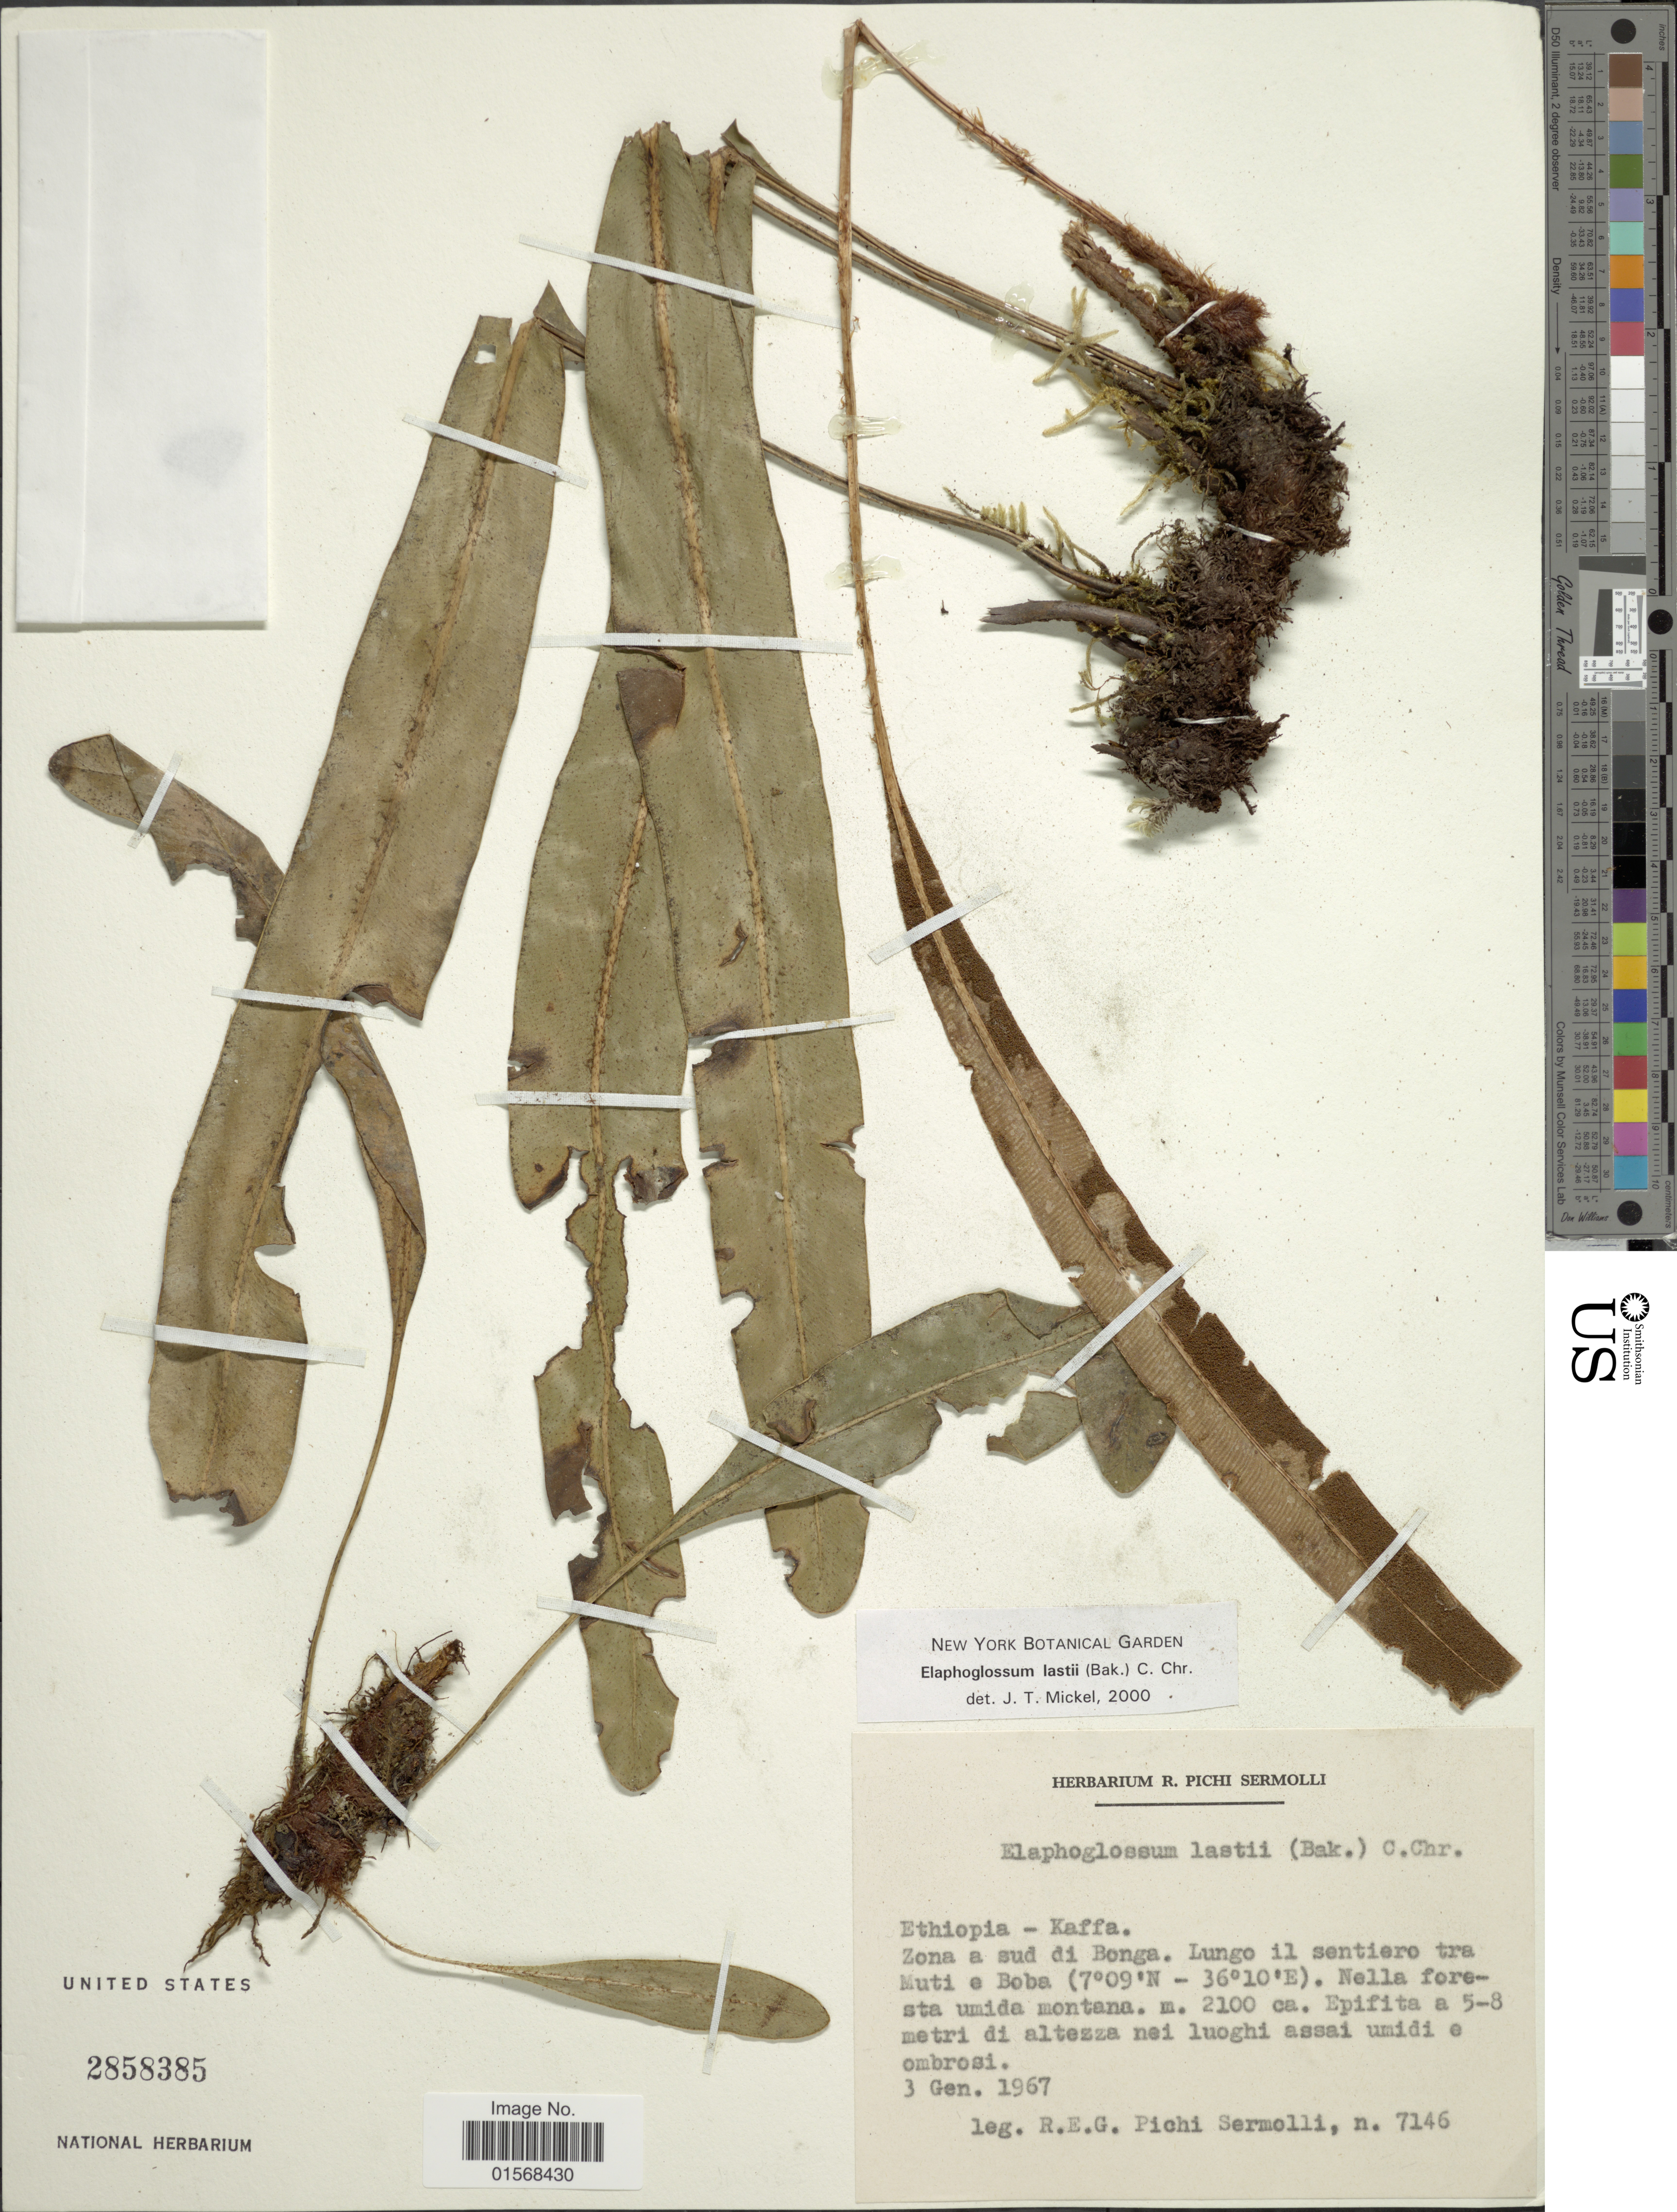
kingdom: Plantae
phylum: Tracheophyta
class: Polypodiopsida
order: Polypodiales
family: Dryopteridaceae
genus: Elaphoglossum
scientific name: Elaphoglossum lastii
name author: (Baker) C. Chr.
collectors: R. E. Pichi-Sermolli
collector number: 7146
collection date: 1967-01-03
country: Ethiopia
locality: Ethiopia - Kaffa, Zona a sud di Bonga. Lungo il sentiero tra Muti e Boba.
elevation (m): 2100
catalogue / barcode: US 2858385